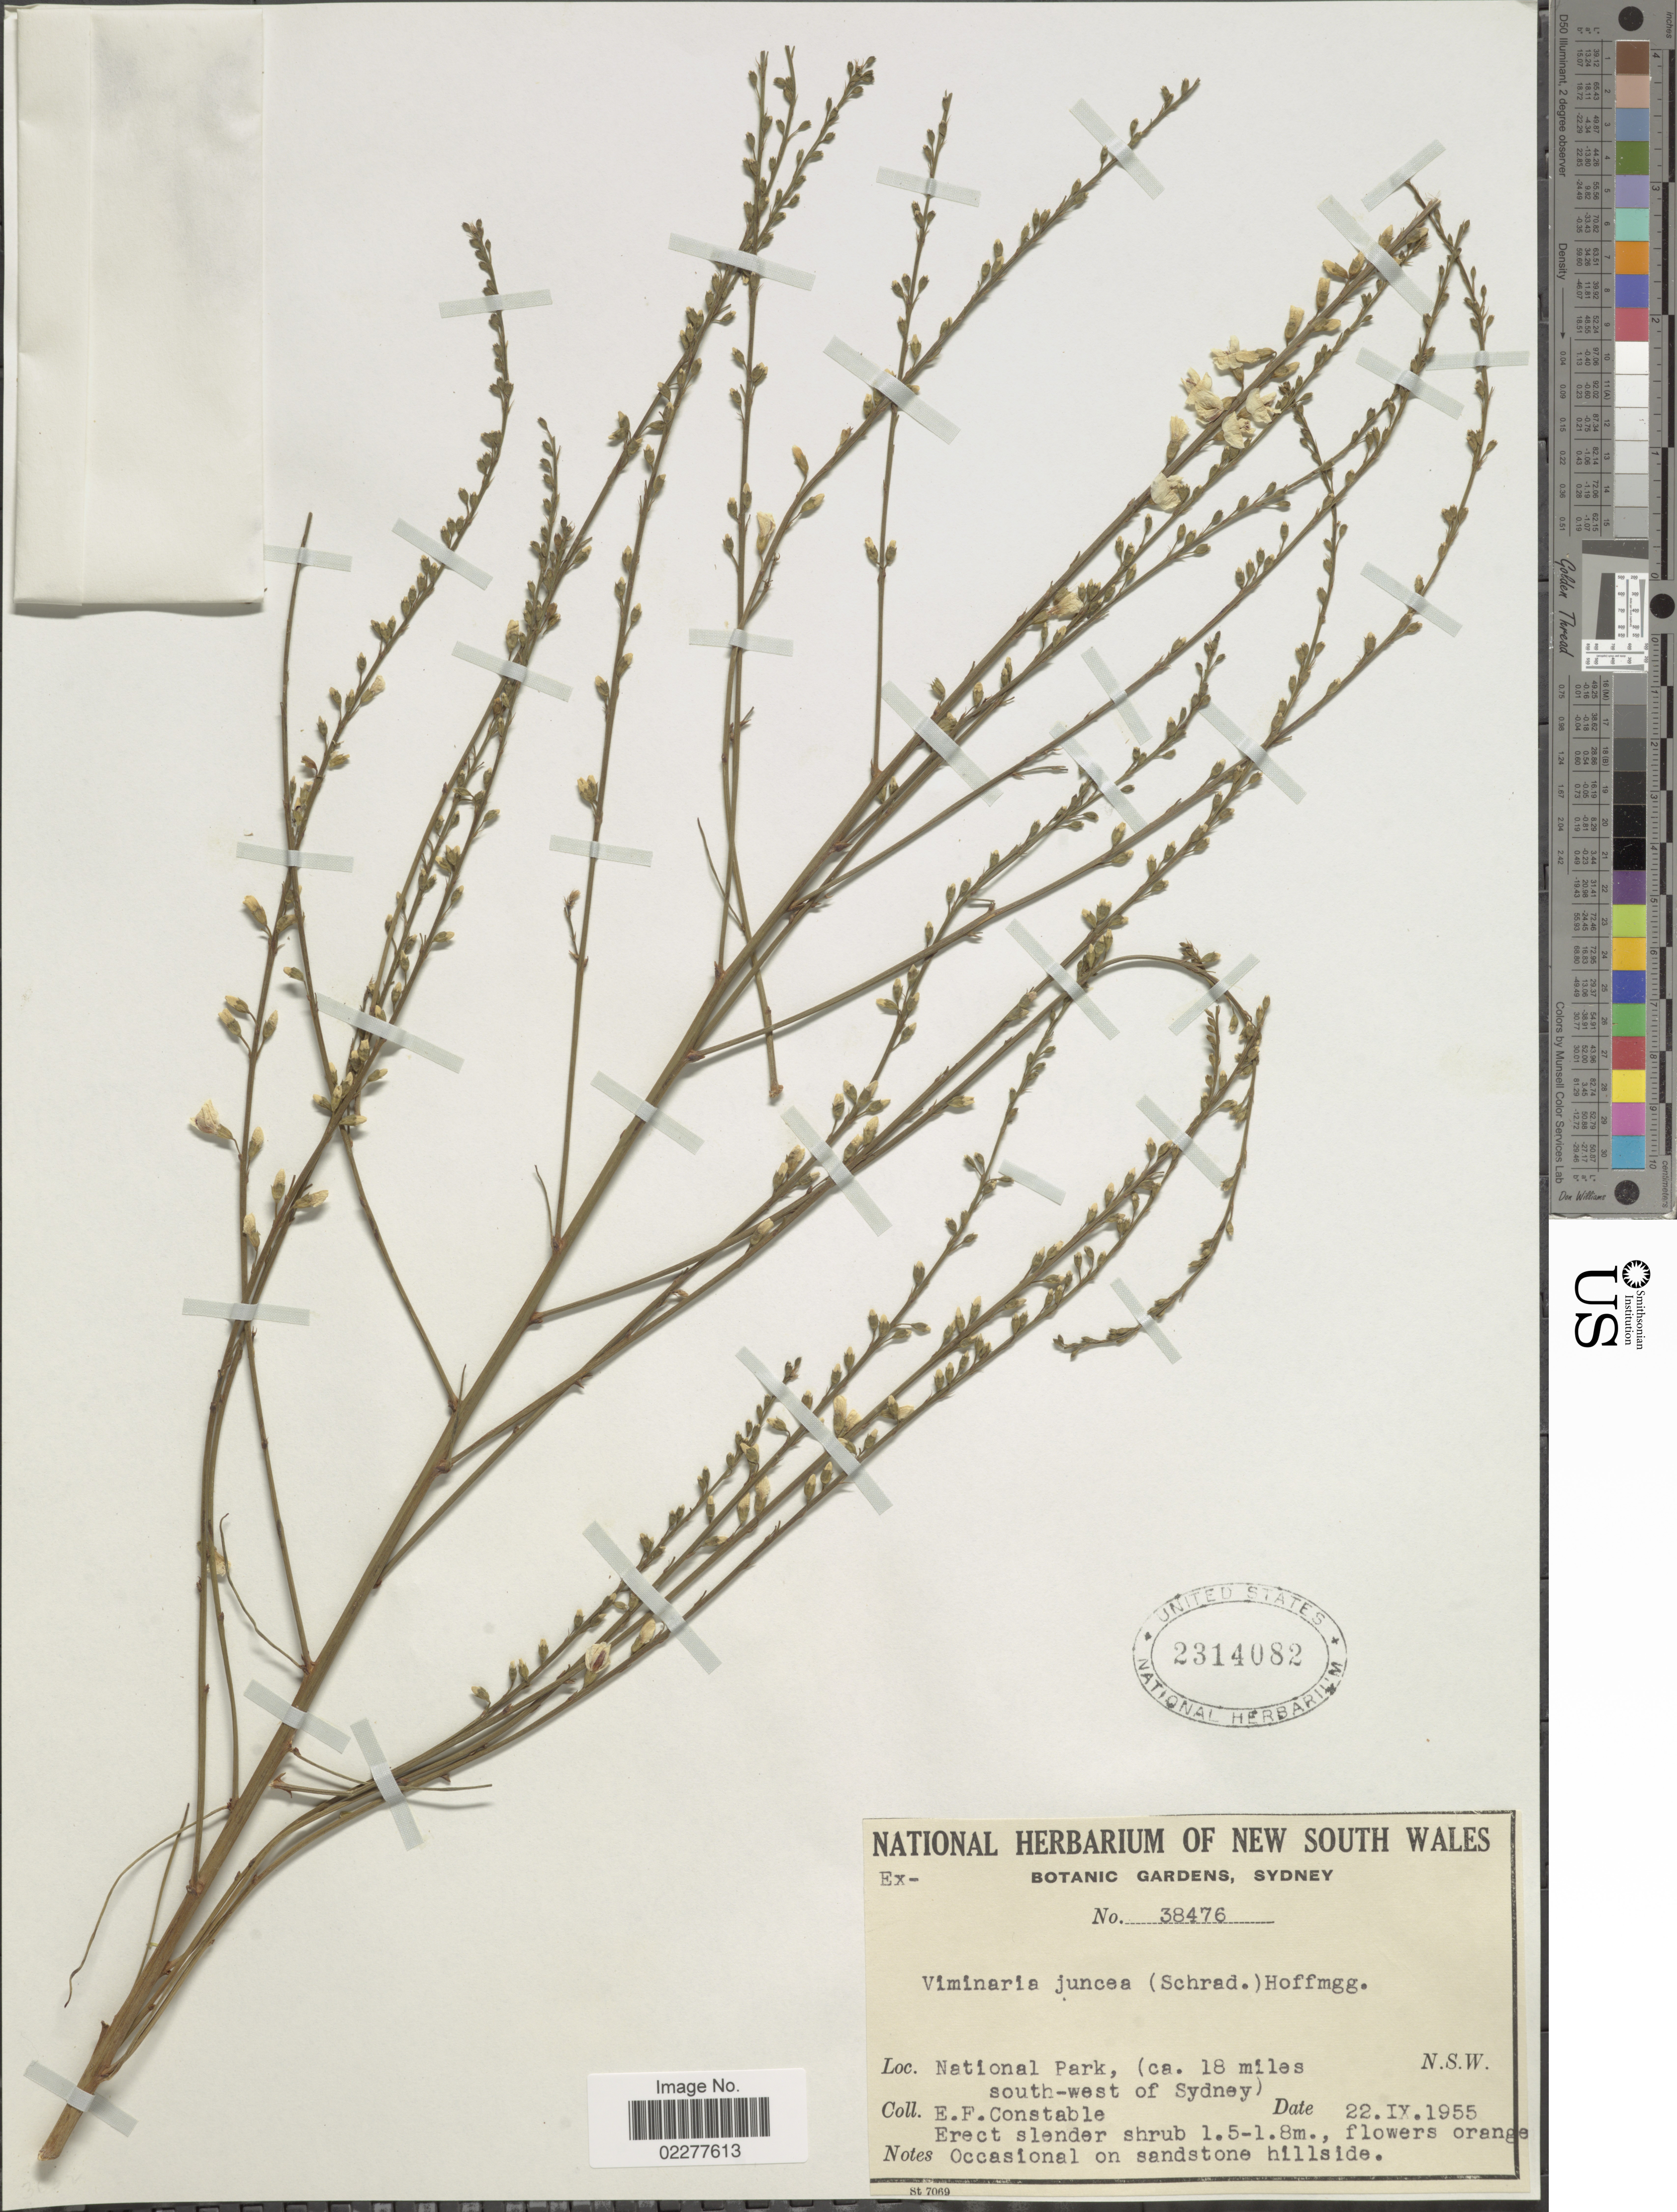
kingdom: Plantae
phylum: Tracheophyta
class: Magnoliopsida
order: Fabales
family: Fabaceae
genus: Viminaria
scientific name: Viminaria juncea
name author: (Schrad.) Hoffmanns.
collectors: E. F. Constable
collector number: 38476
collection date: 1955-09-22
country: Australia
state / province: New South Wales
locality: National Park, (ca. 18 miles south-west of Sydnet), Occasional on sandstone hillside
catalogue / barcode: US 2314082